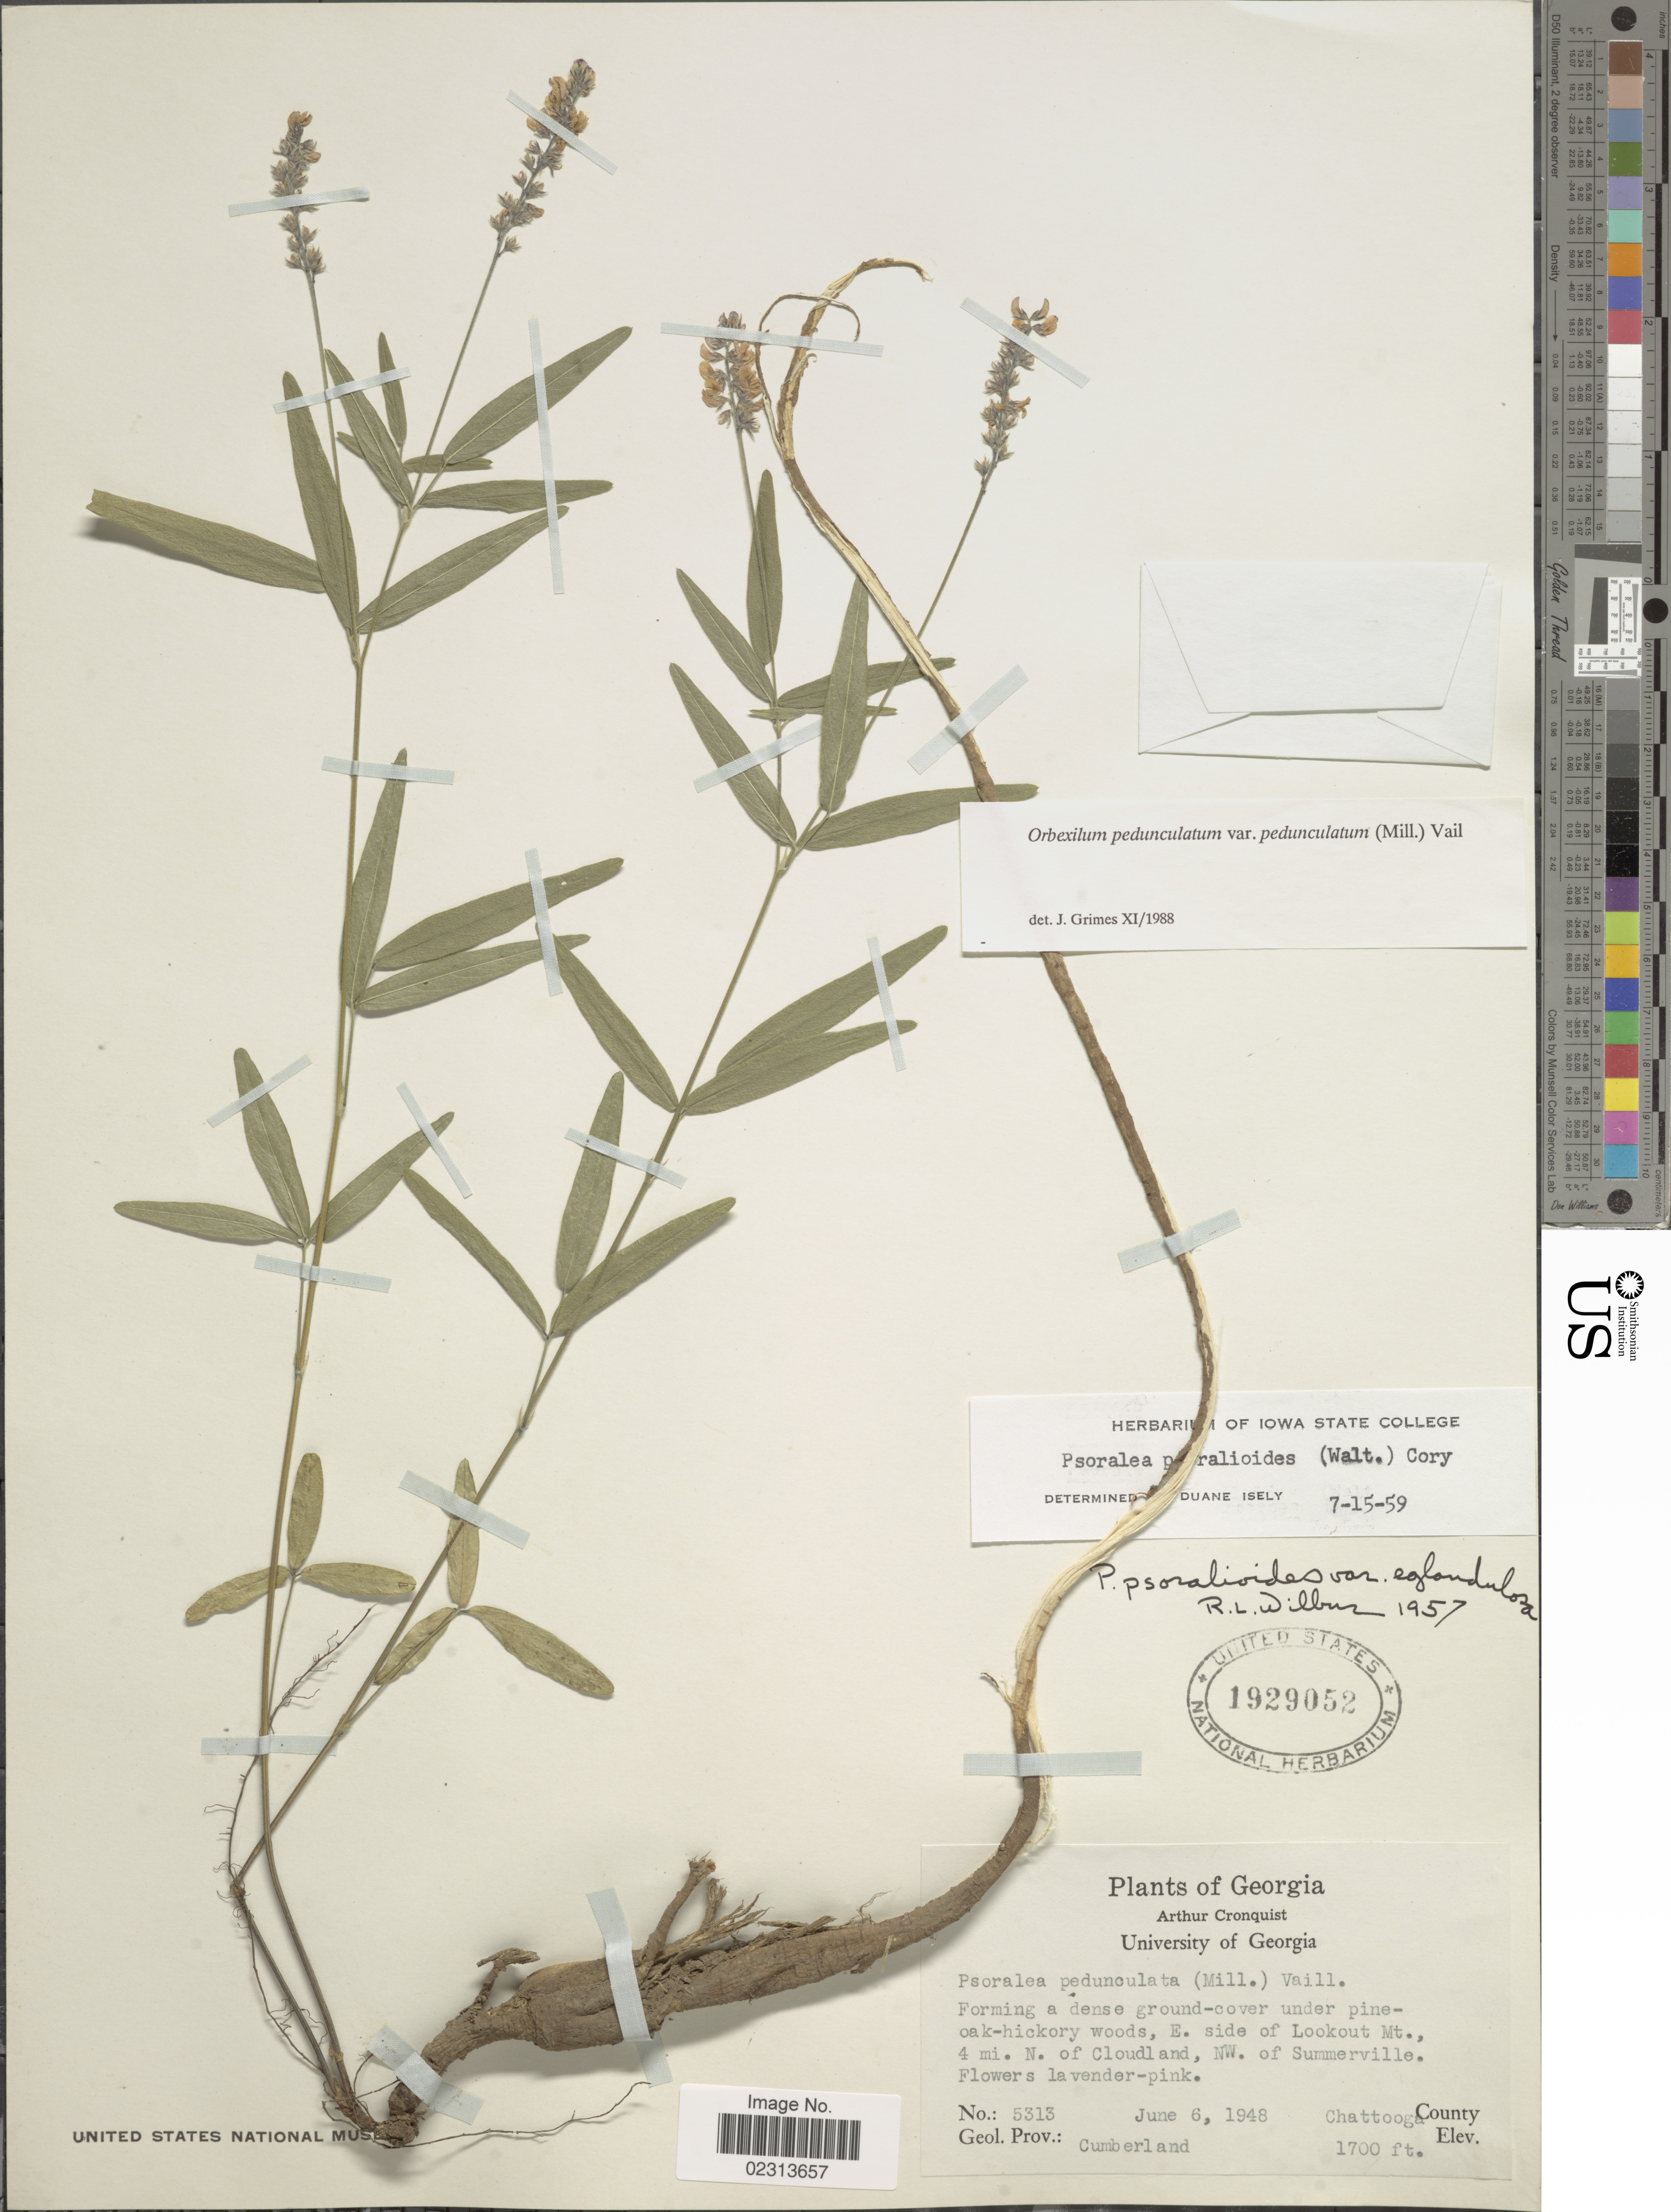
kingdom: Plantae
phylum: Tracheophyta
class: Magnoliopsida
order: Fabales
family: Fabaceae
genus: Orbexilum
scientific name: Orbexilum pedunculatum var. pedunculatum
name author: (Miller) Rydberg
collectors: A. J. Cronquist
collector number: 5313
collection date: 1948-06-06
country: United States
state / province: Georgia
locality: E side of Lookout Mt., 4 mi. N. of Cloudland, NW. of Summerville., Chattooga County, Cumberland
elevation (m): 518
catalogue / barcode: US 1929052